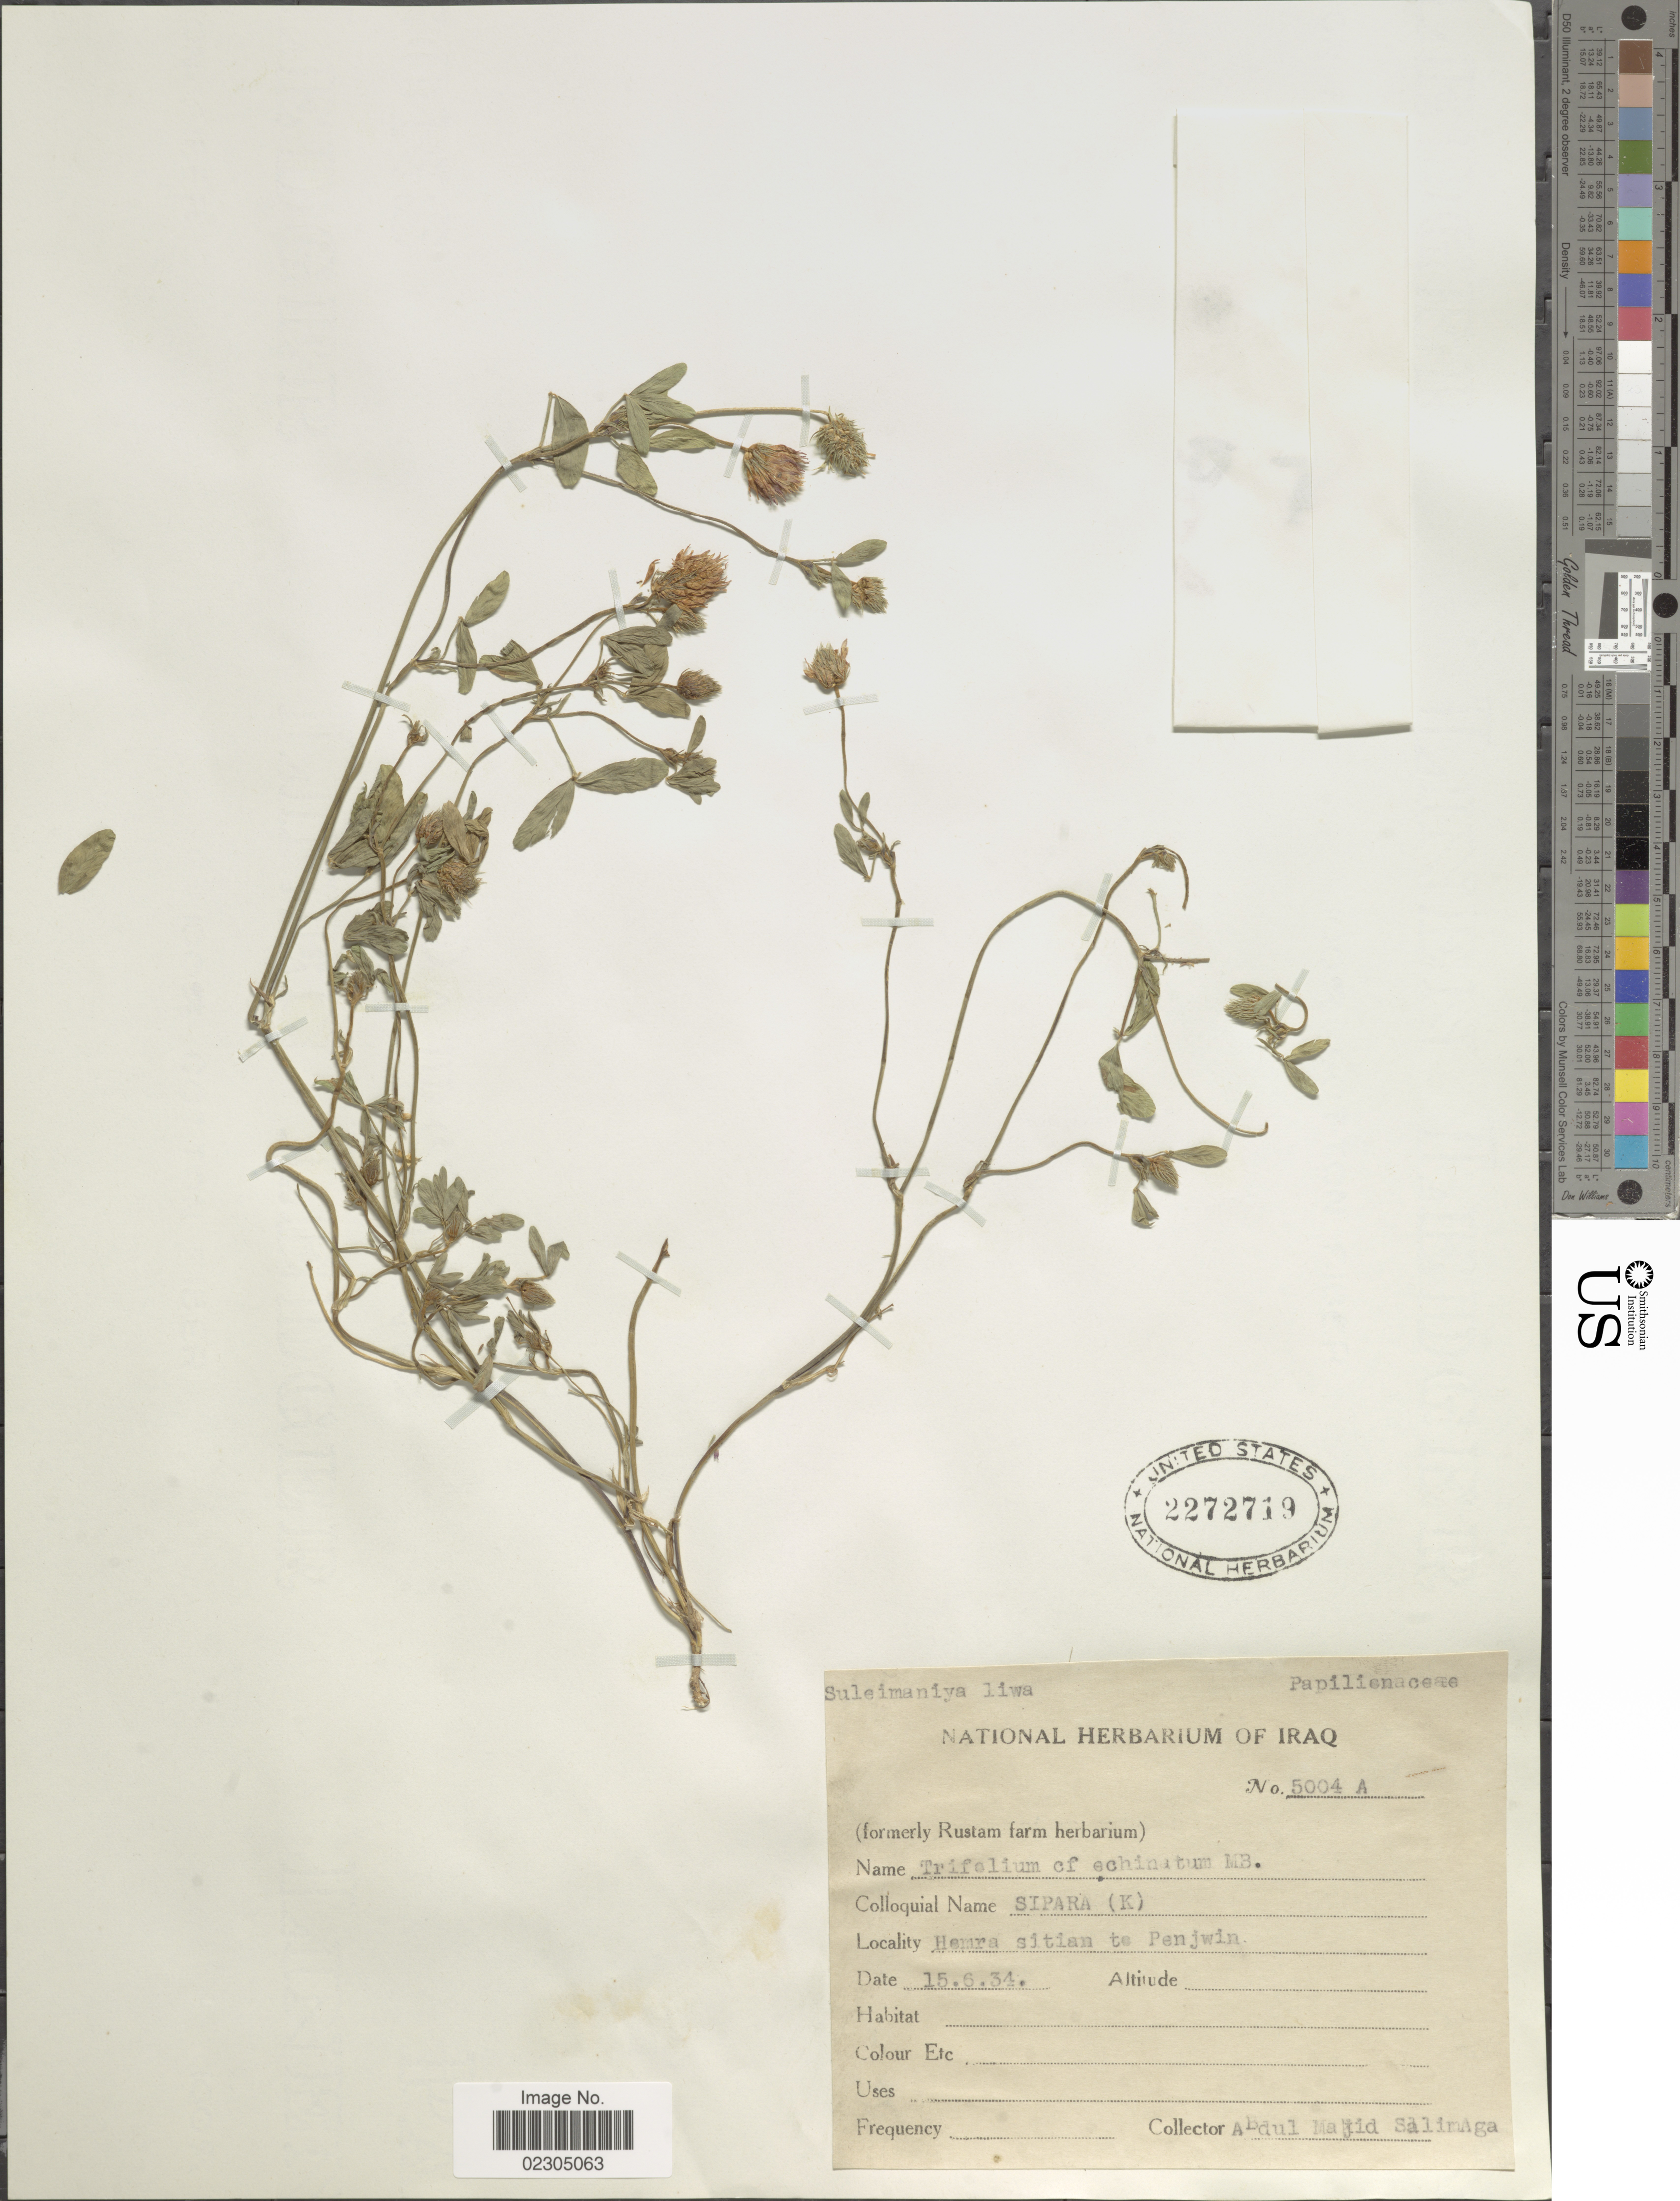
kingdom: Plantae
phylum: Tracheophyta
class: Magnoliopsida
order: Fabales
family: Fabaceae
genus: Trifolium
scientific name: Trifolium echinatum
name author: M. Bieb.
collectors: A. Salimaga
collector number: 5004A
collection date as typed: Transcribed d/m/y: 15/6/34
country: Iraq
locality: Hemra sitian to Penjwin.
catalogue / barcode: US 2272719